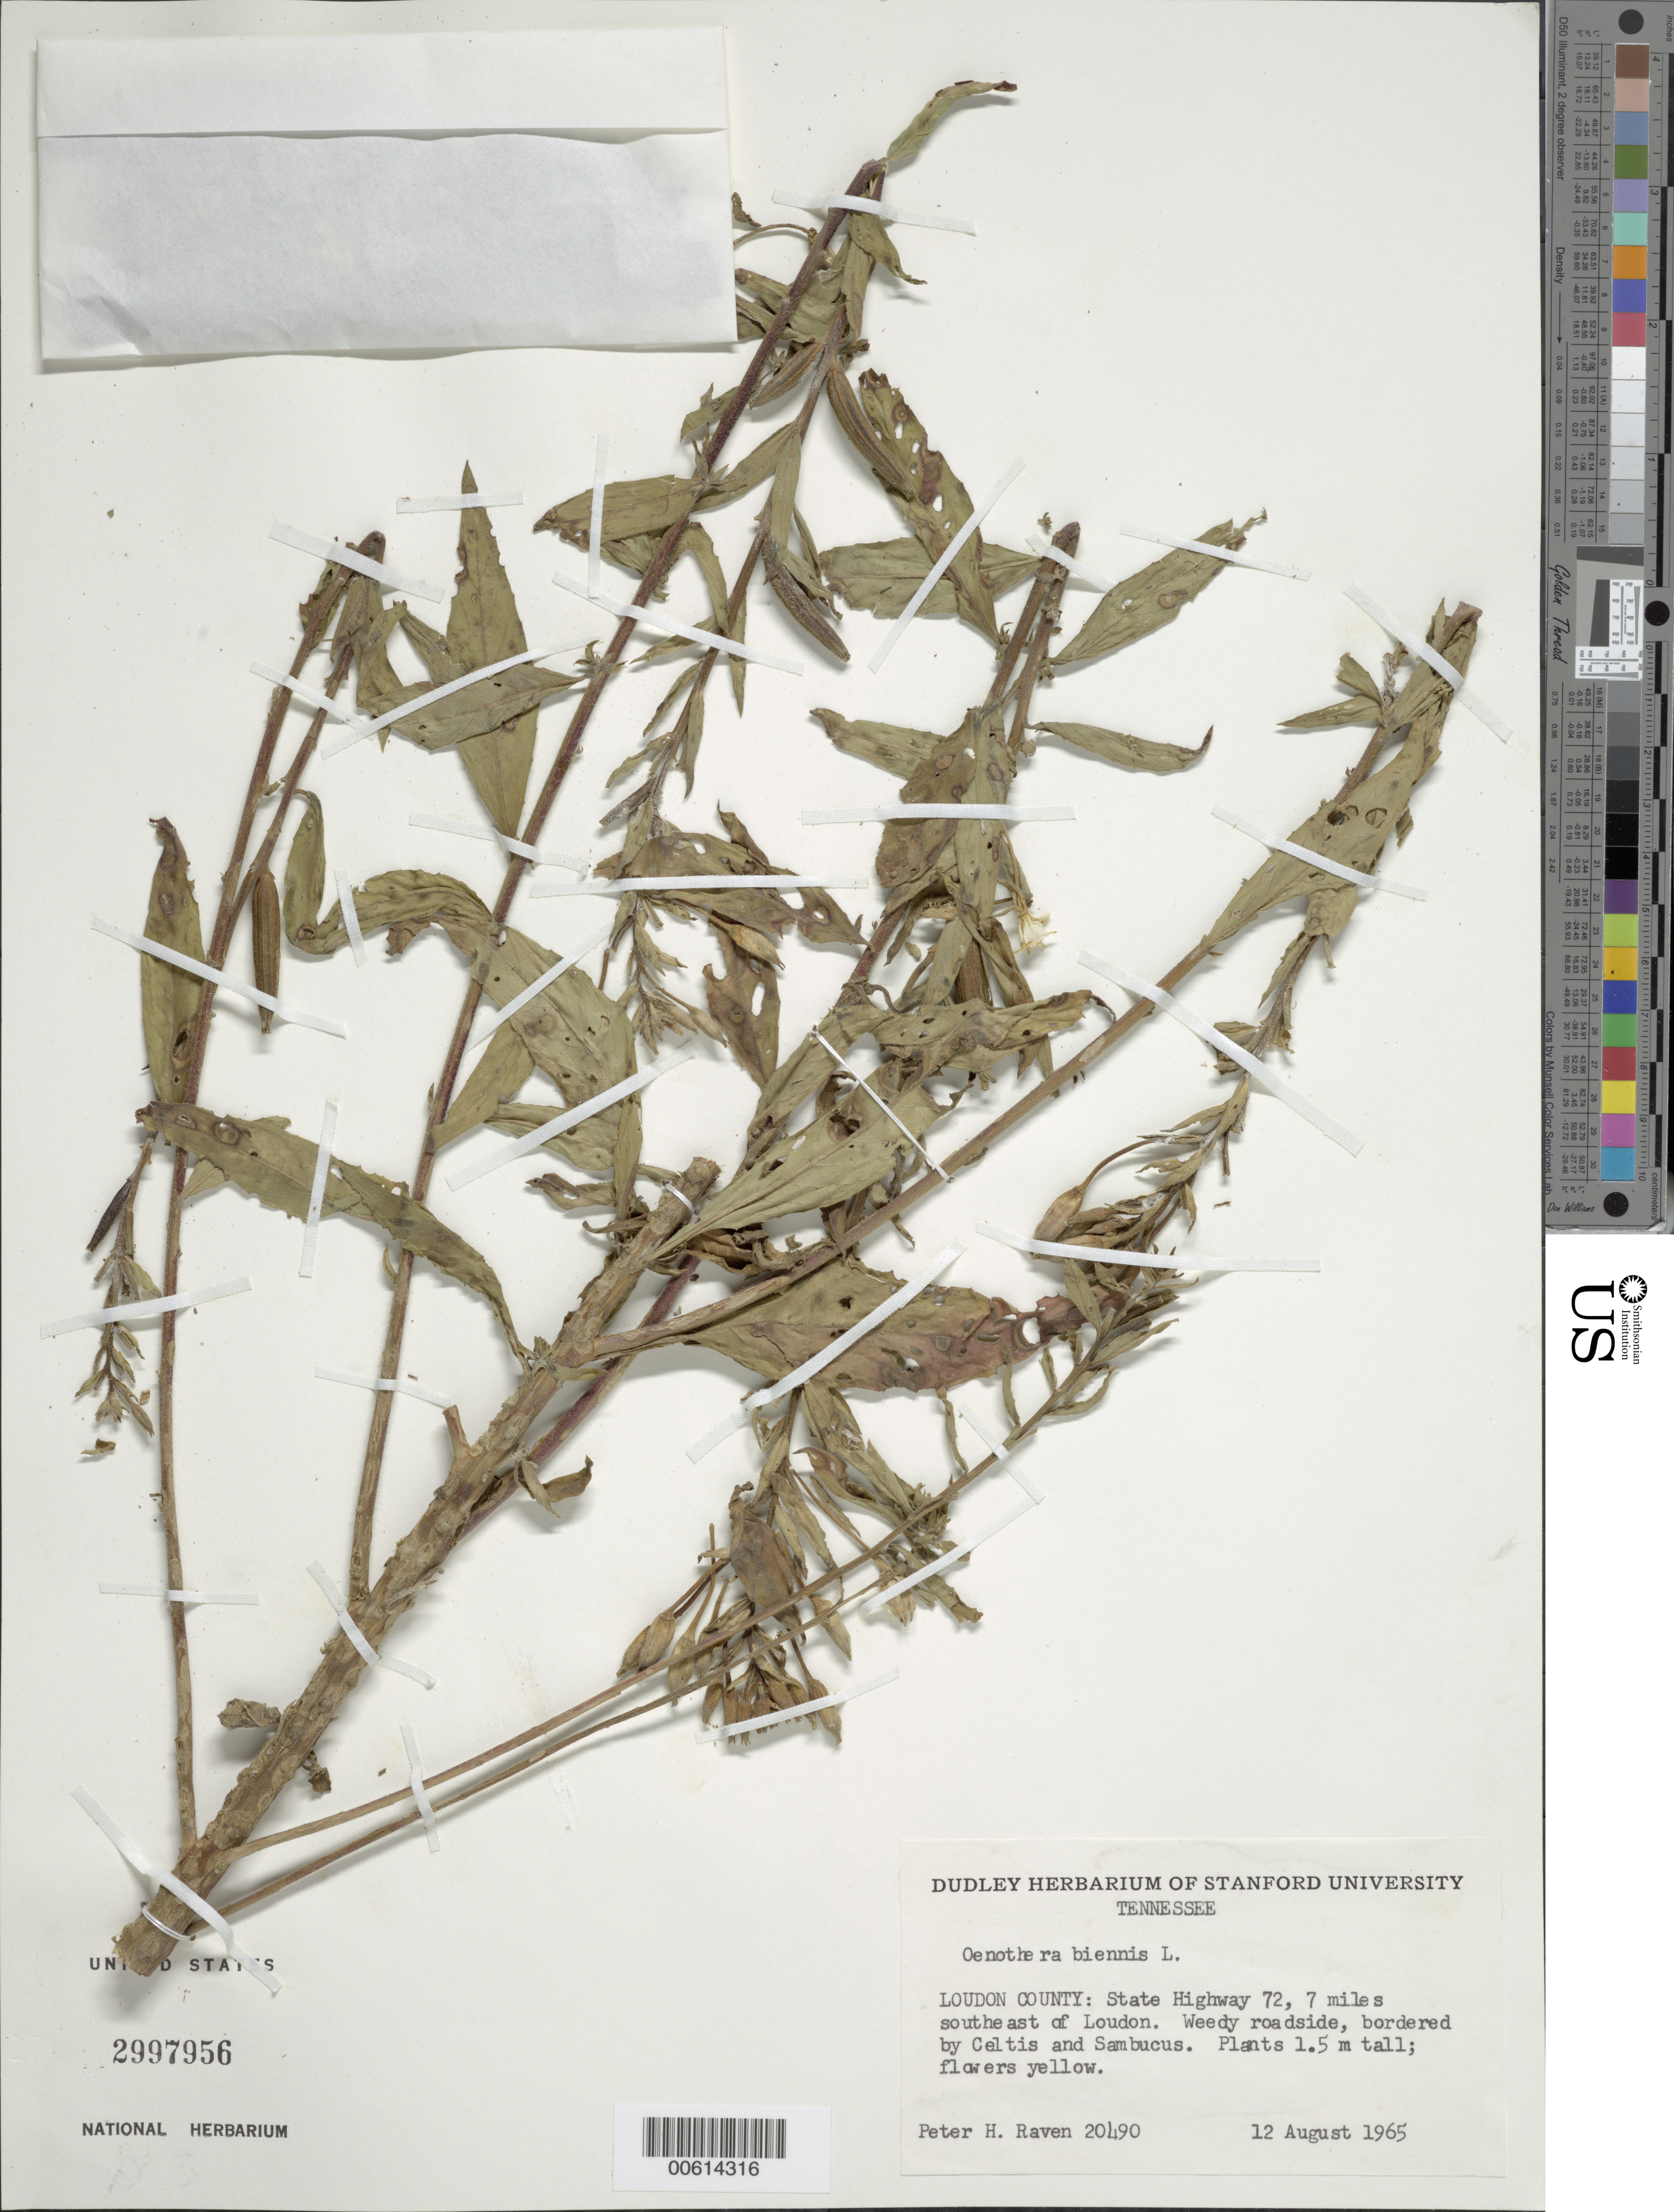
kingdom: Plantae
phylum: Tracheophyta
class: Magnoliopsida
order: Myrtales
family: Onagraceae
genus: Oenothera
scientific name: Oenothera biennis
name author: L.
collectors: P. H. Raven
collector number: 20490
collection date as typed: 12 Aug 1965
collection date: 1965-08-12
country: United States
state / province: Tennessee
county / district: Loudon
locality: State Highway 72, SE of Loudon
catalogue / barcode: US 2997956